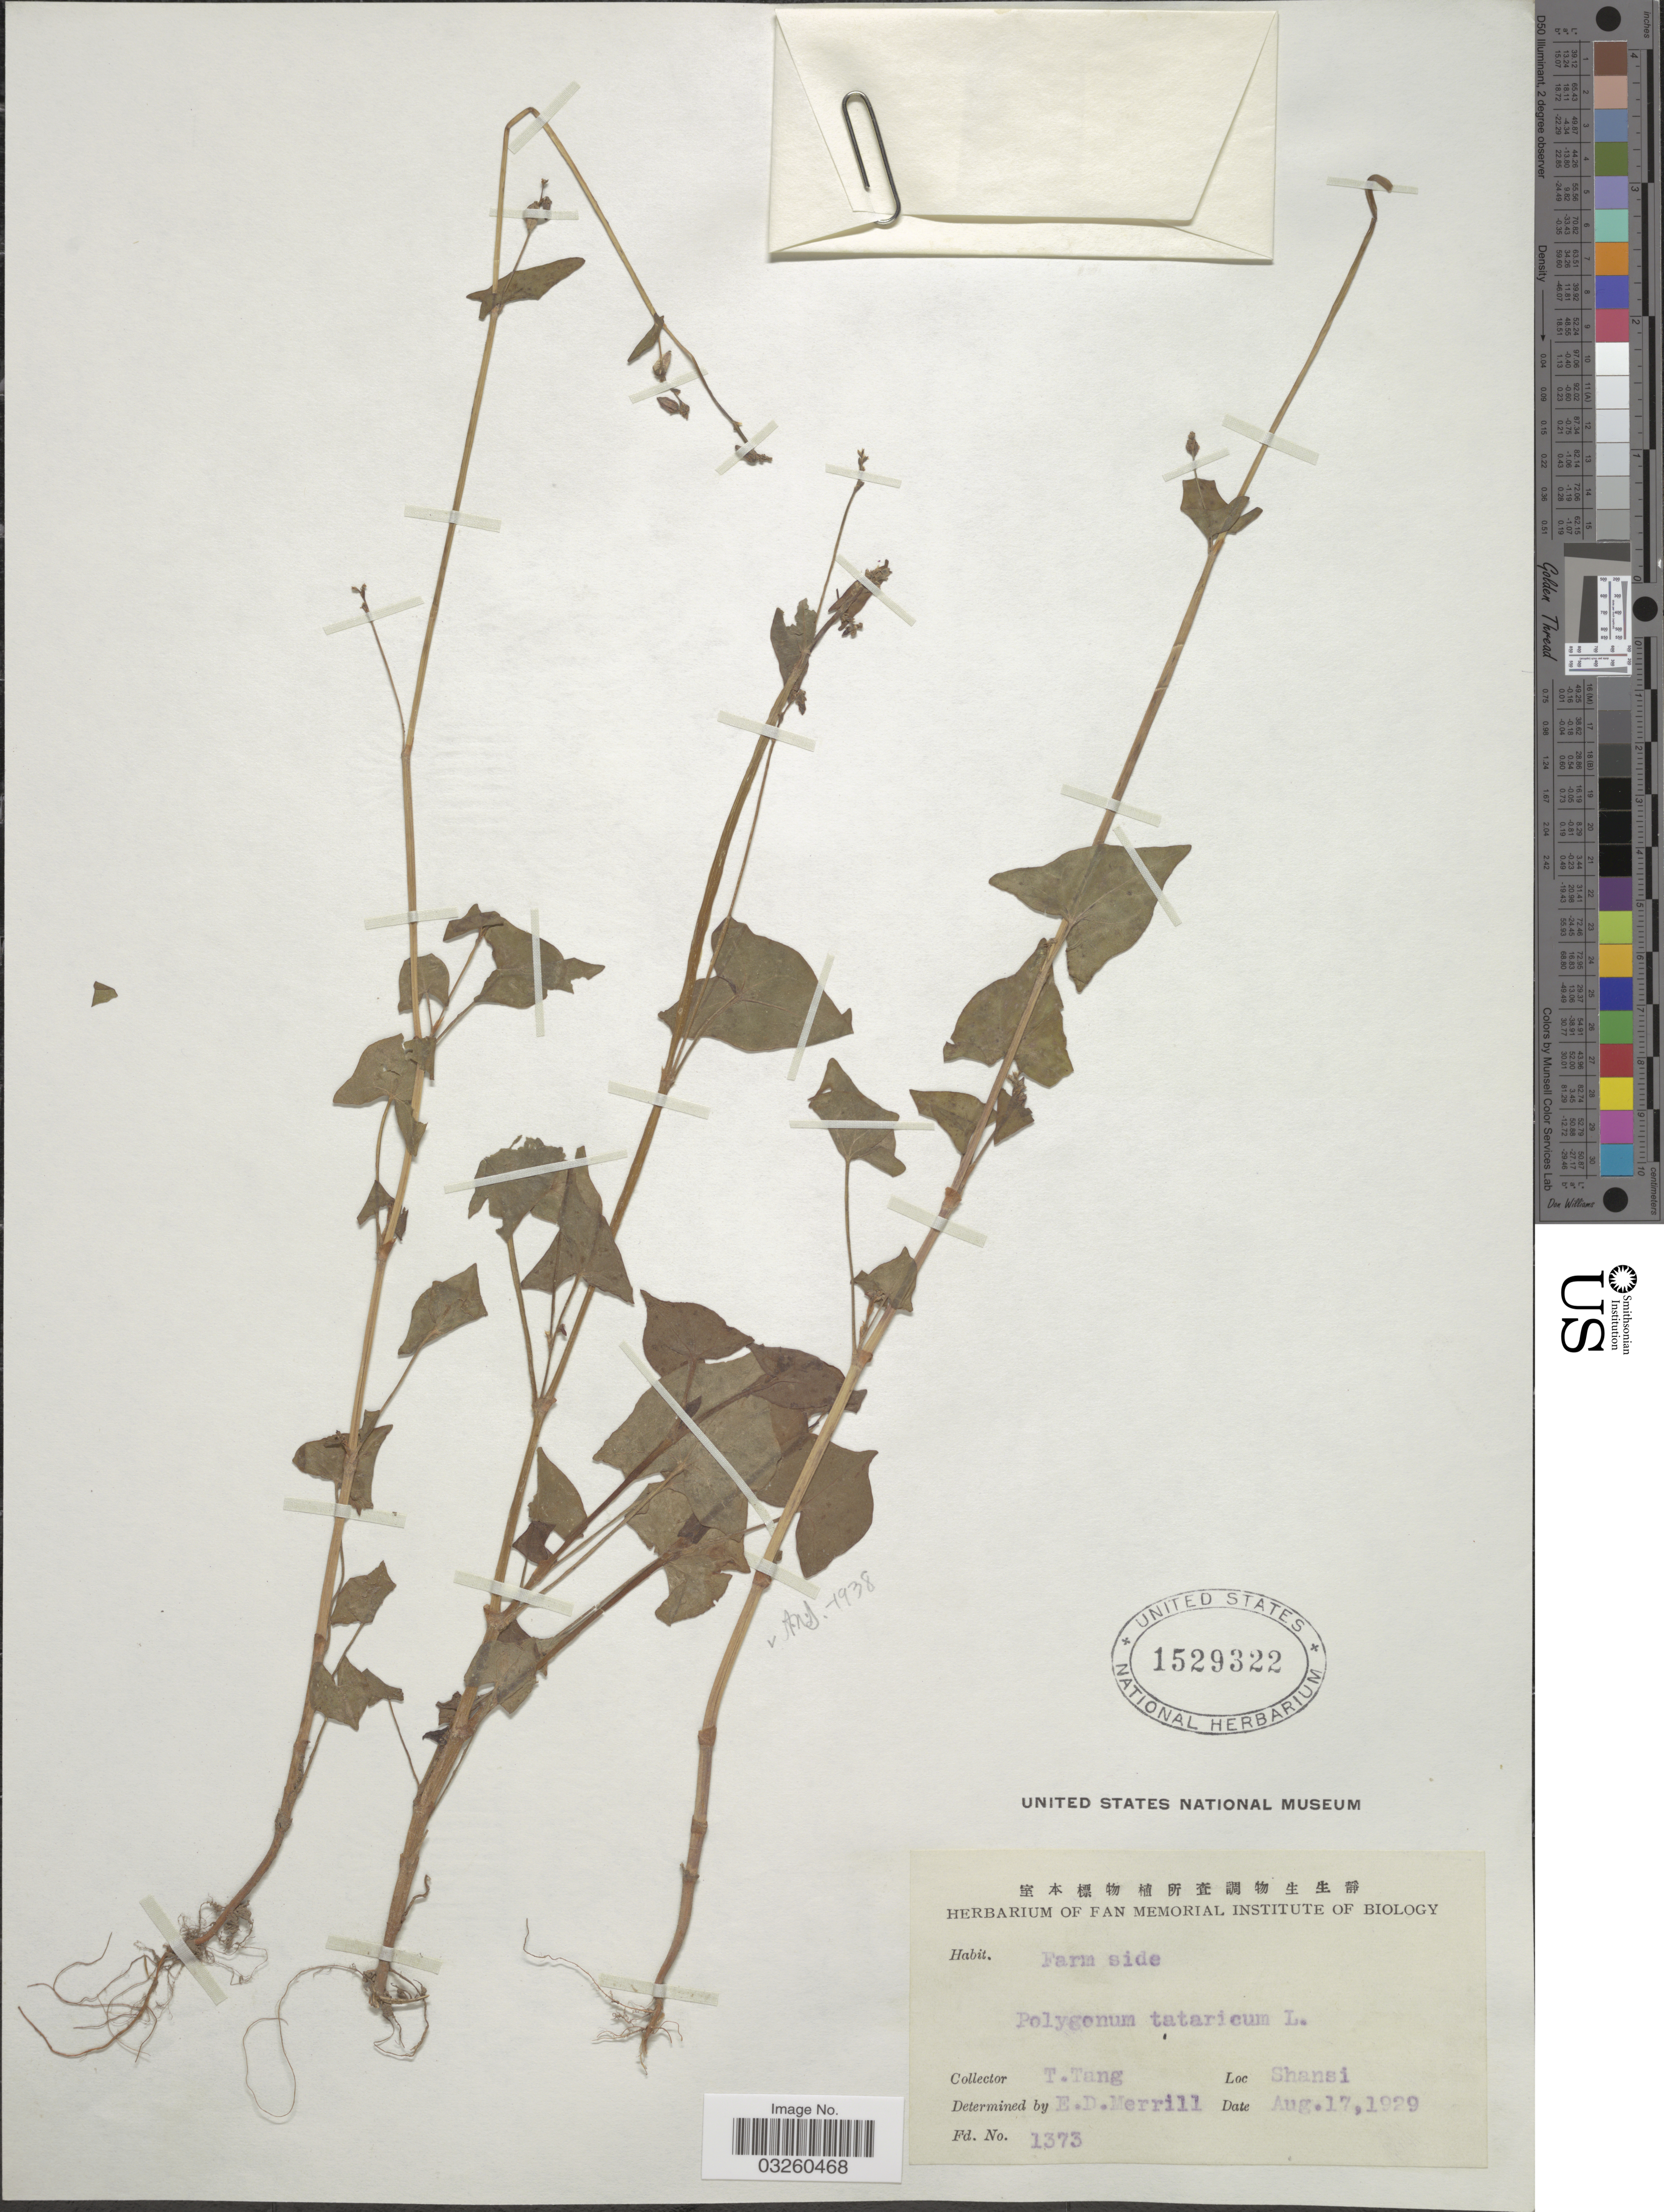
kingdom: Plantae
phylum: Tracheophyta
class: Magnoliopsida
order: Caryophyllales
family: Polygonaceae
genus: Fagopyrum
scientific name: Fagopyrum tataricum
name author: (L.) Gaertn.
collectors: T. Tang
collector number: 1373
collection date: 1929-08-17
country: China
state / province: Shanxi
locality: Shansi.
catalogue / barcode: US 1529322